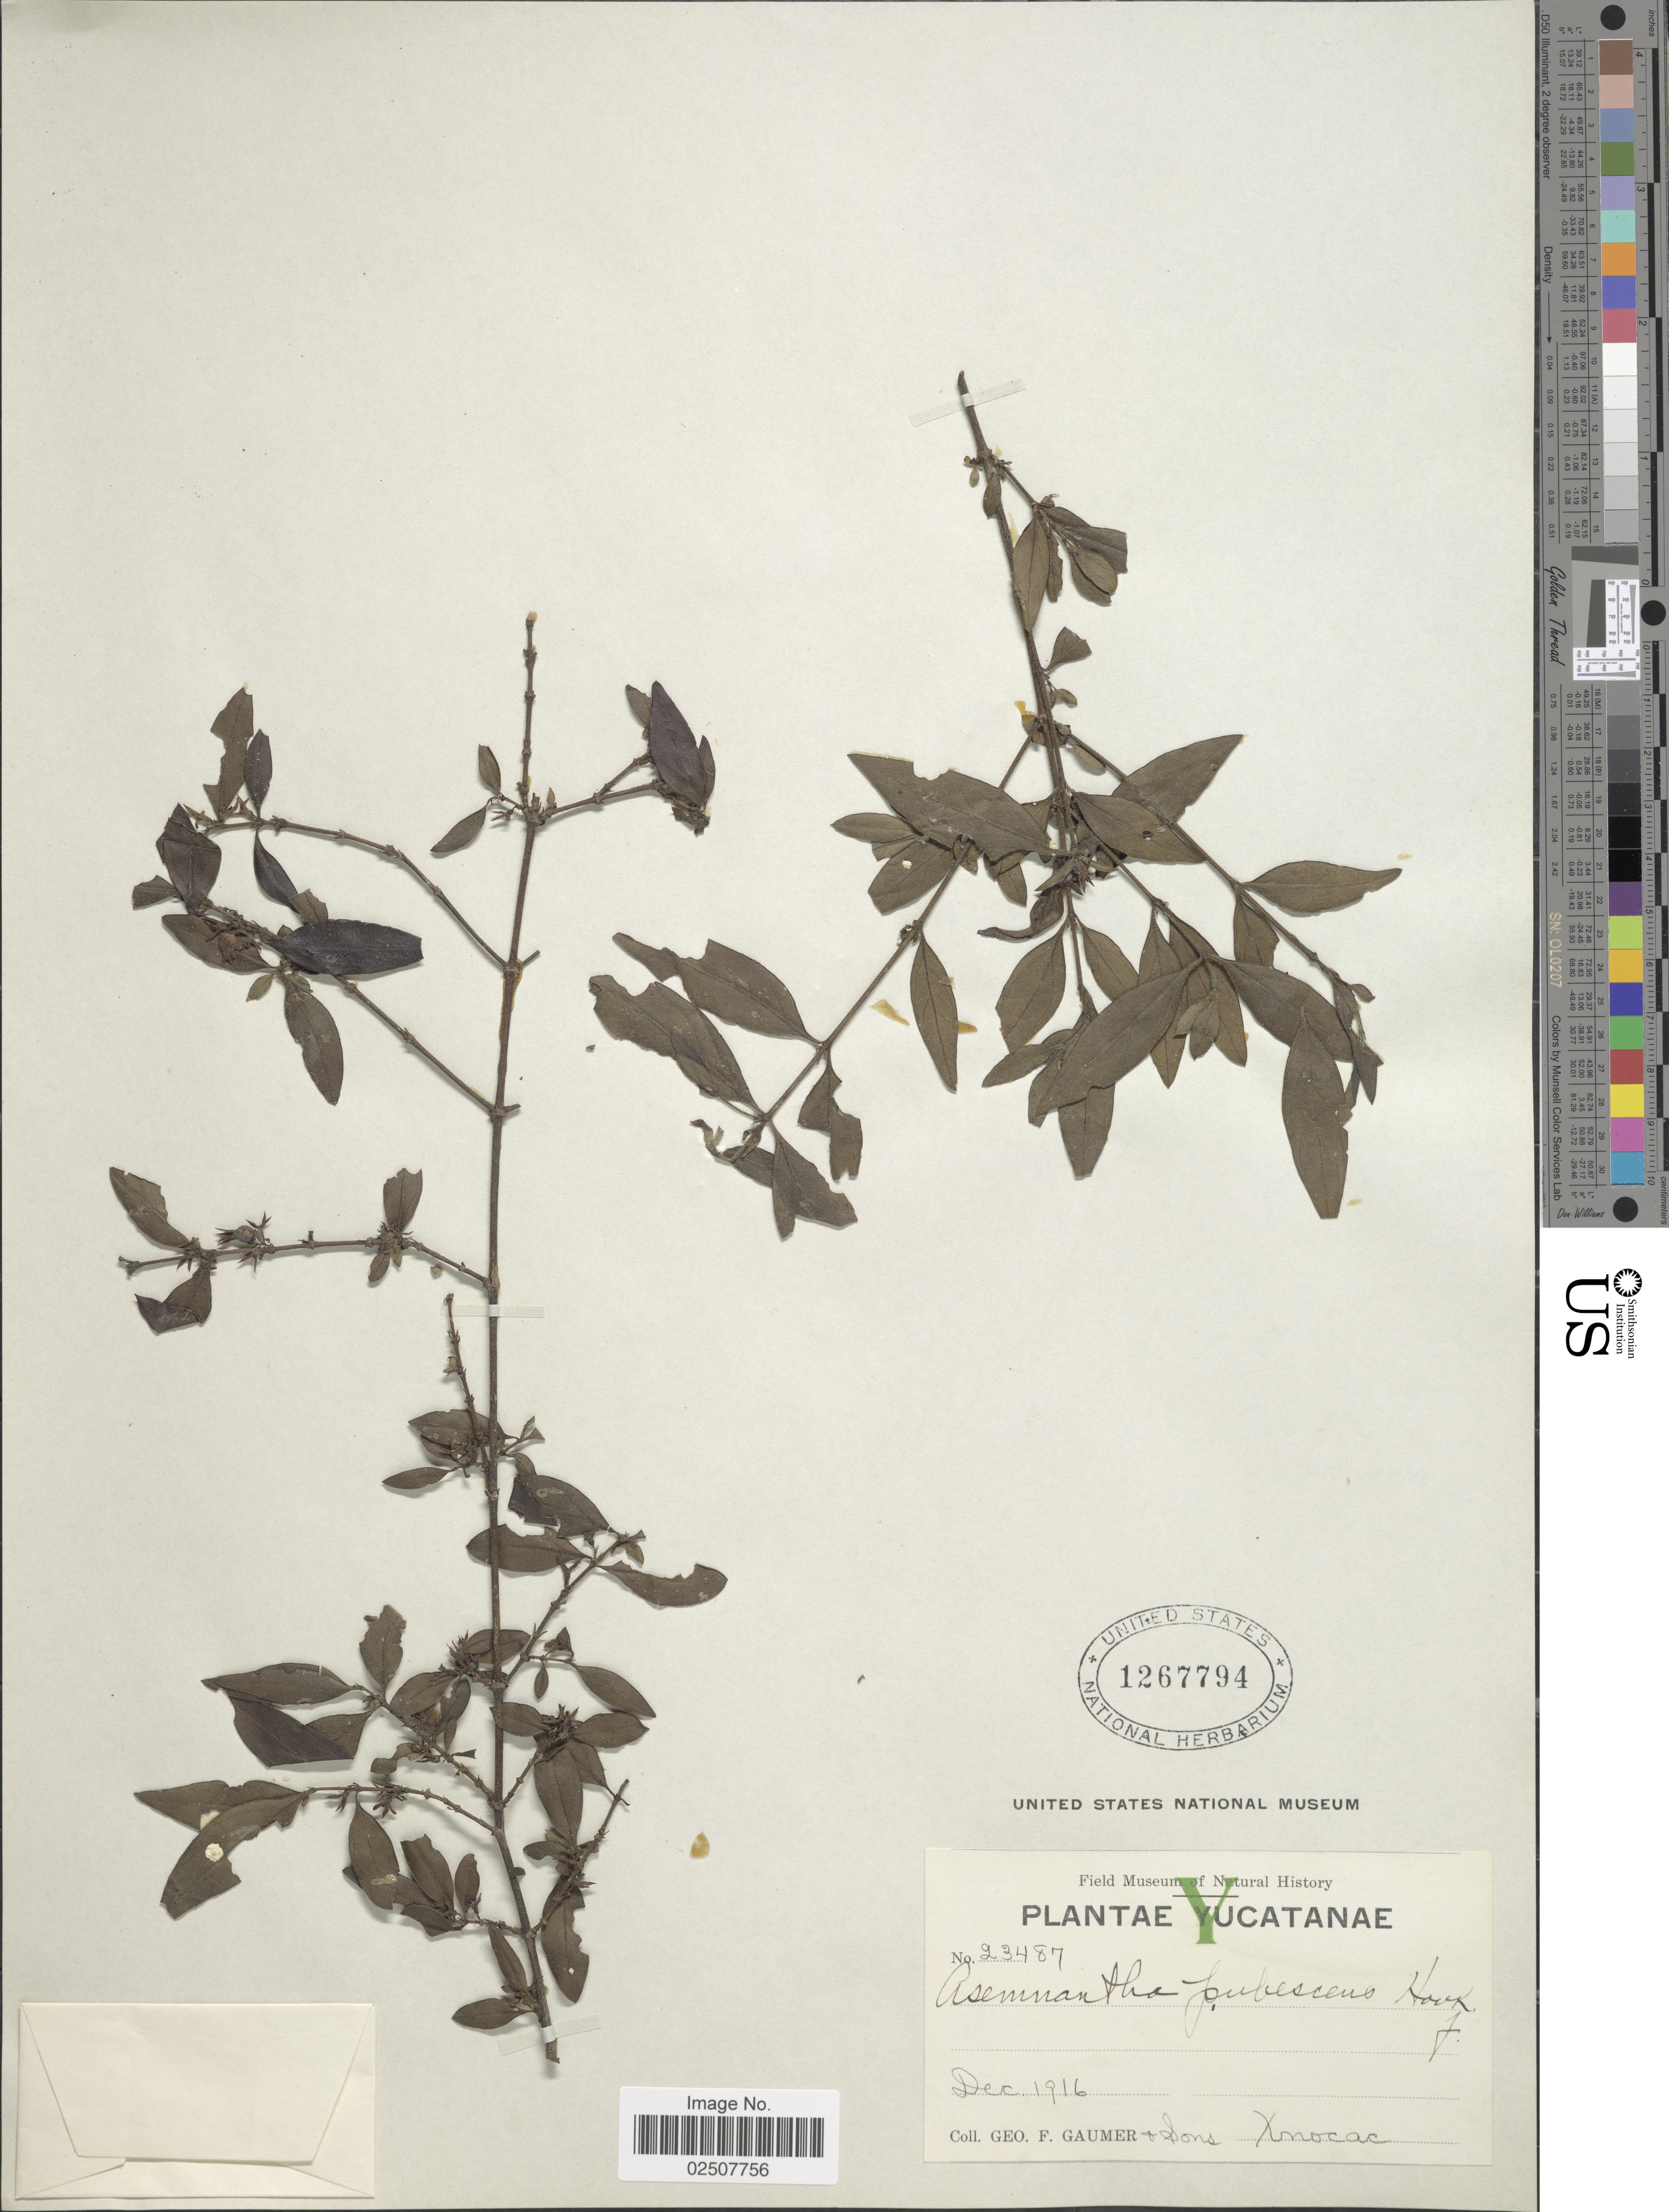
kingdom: Plantae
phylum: Tracheophyta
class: Magnoliopsida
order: Gentianales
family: Rubiaceae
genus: Asemnantha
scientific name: Asemnantha pubescens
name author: Hook. f.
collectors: G. F. Gaumer & et al.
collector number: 23487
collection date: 1916-12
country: Mexico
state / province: Yucatán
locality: Yucatanae, Xnocac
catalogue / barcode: US 1267794